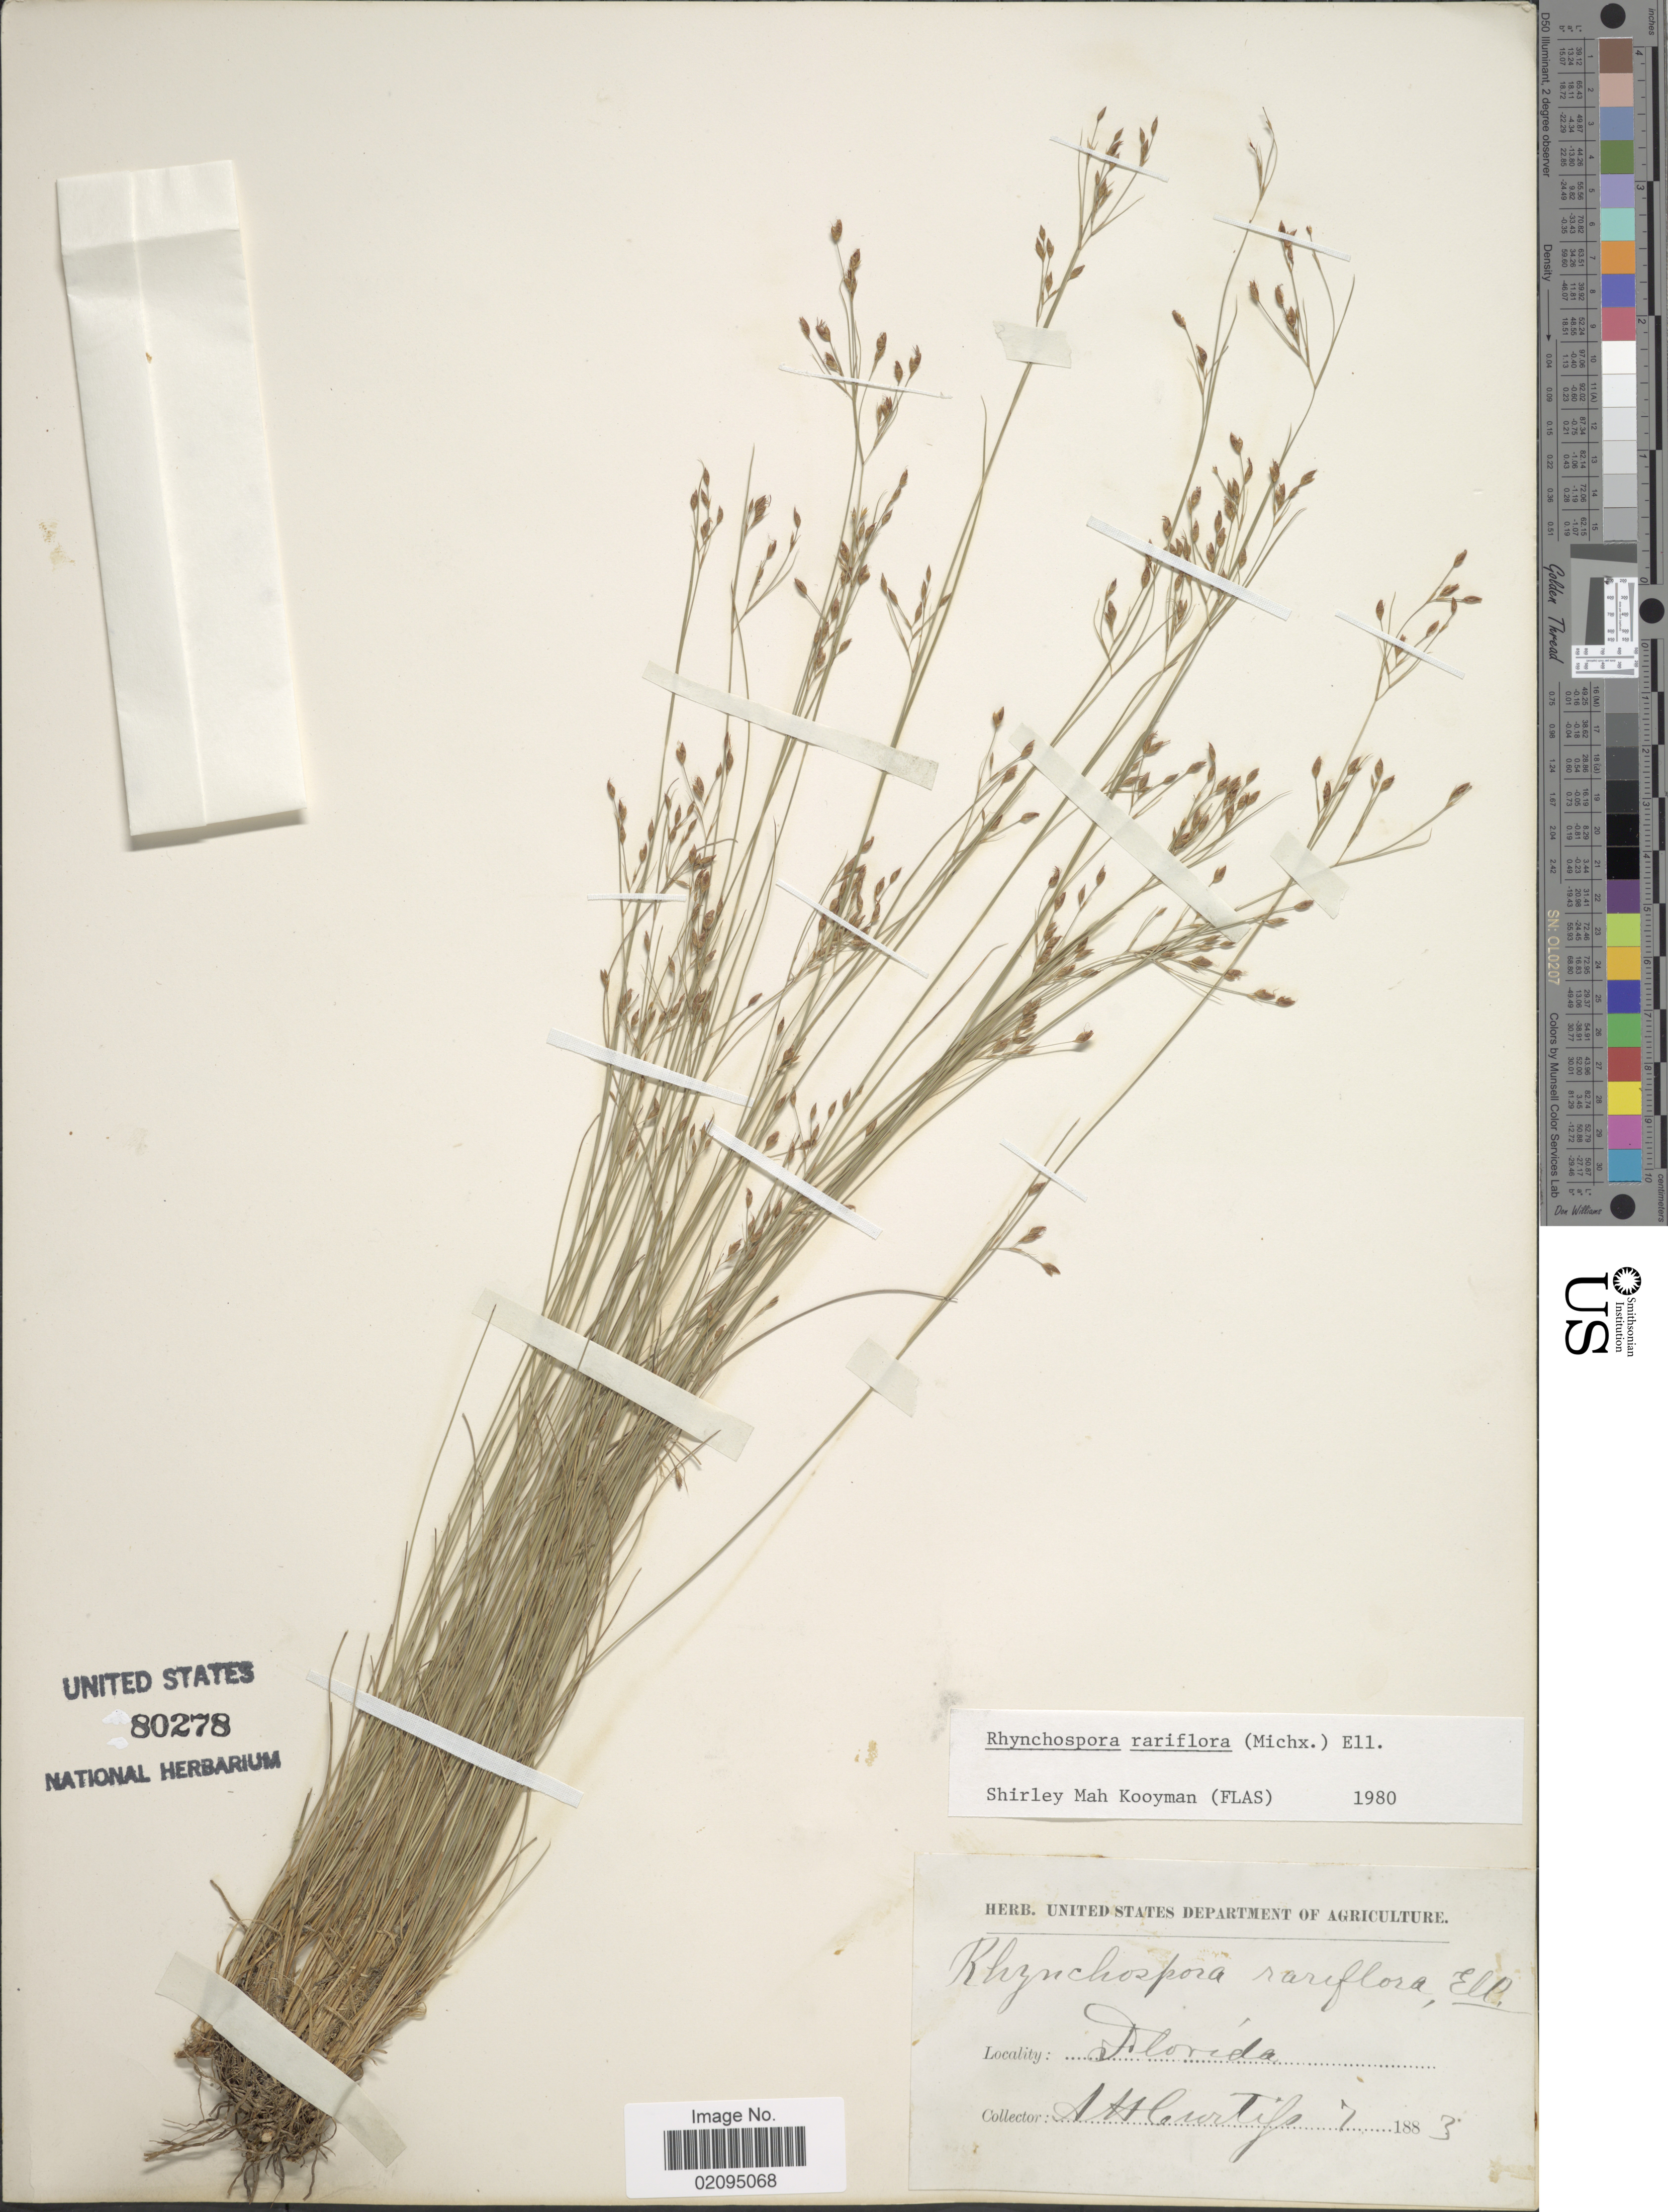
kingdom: Plantae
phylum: Tracheophyta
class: Liliopsida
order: Poales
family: Cyperaceae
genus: Rhynchospora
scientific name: Rhynchospora rariflora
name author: (Michx.) Elliott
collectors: A. H. Curtiss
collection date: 1883-07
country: United States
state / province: Florida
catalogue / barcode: US 80278